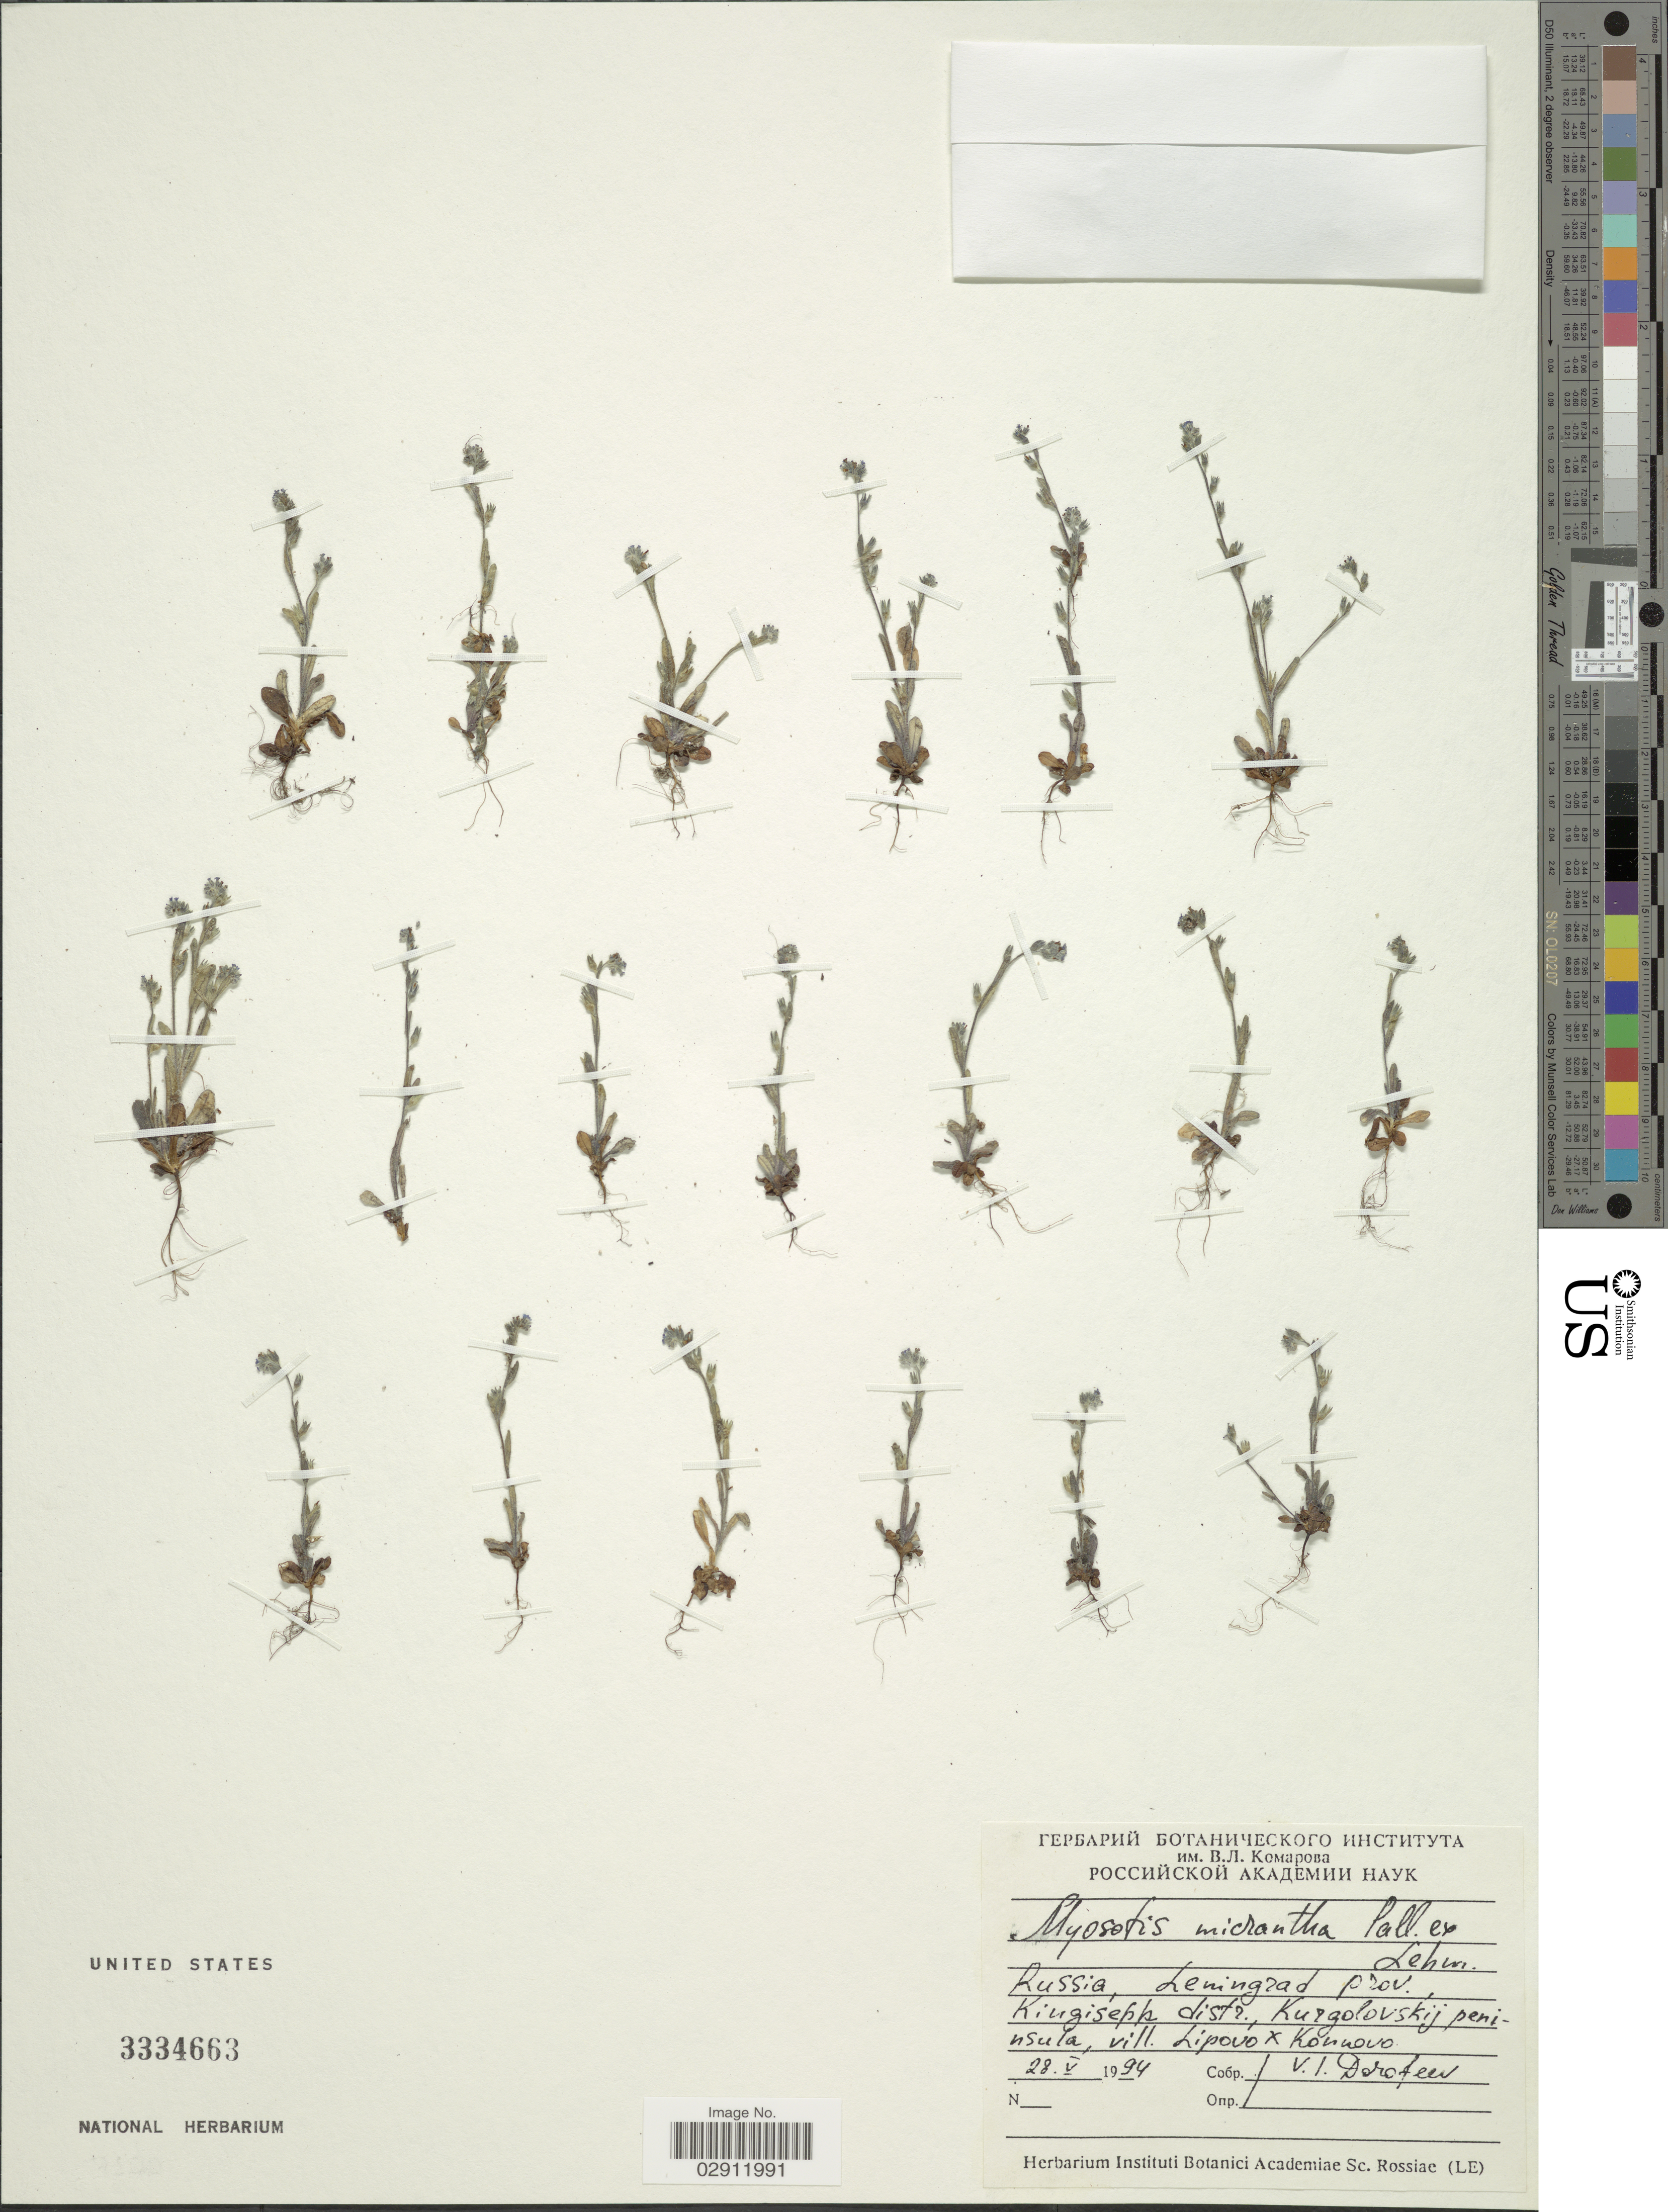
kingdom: Plantae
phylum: Tracheophyta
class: Magnoliopsida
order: Boraginales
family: Boraginaceae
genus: Myosotis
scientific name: Myosotis micrantha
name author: Pall. ex Lehm.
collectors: V. Dorofeev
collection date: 1994-05-28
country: Russian Federation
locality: Leningrad Prov., Kinhiseph distr., Kurgolovskij peninsula, vill. Lipovo [Foreign script] Konnovo.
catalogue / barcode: US 3334663